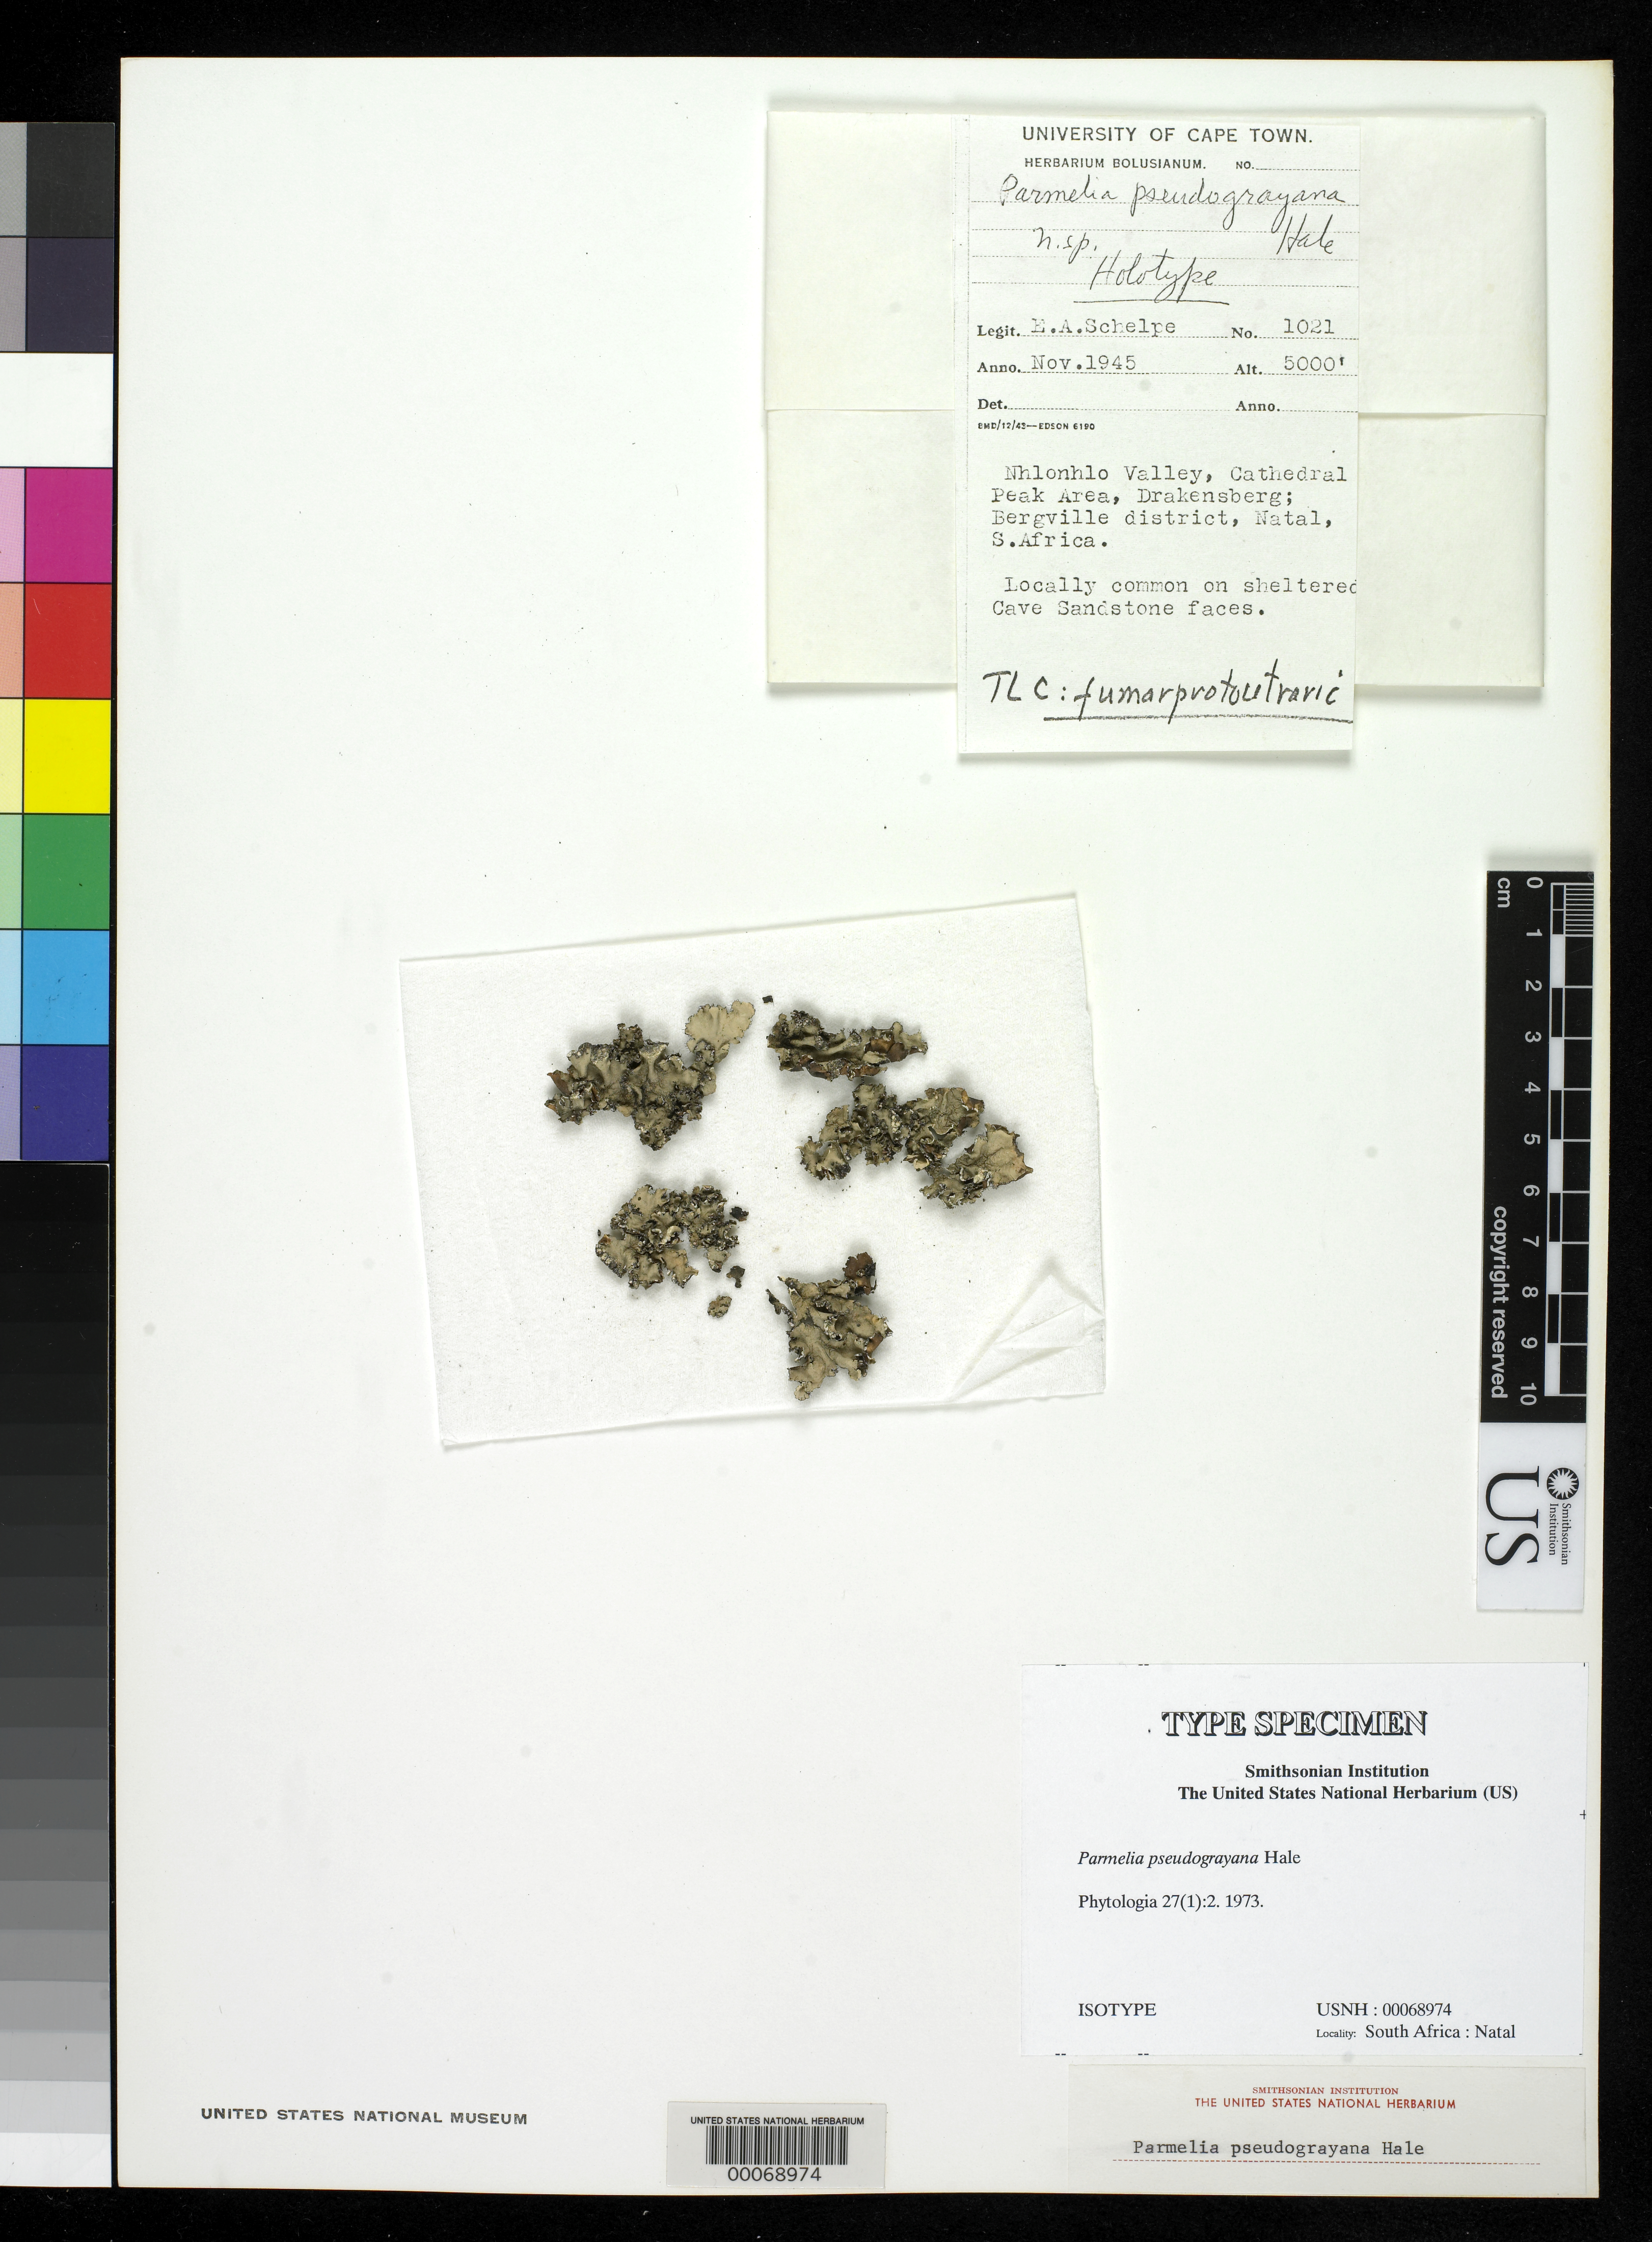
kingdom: Fungi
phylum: Ascomycota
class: Lecanoromycetes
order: Lecanorales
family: Parmeliaceae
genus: Parmelia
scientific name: Parmelia pseudograyana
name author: Hale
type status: Isotype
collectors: E. A. C. L. E. Schelpe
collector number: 1021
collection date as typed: Nov 1945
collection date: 1945-11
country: South Africa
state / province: KwaZulu-Natal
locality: Nhlonhlo Valley, Cathederal Peak area, Drakensberg; alt. 5000 ft. Bergville